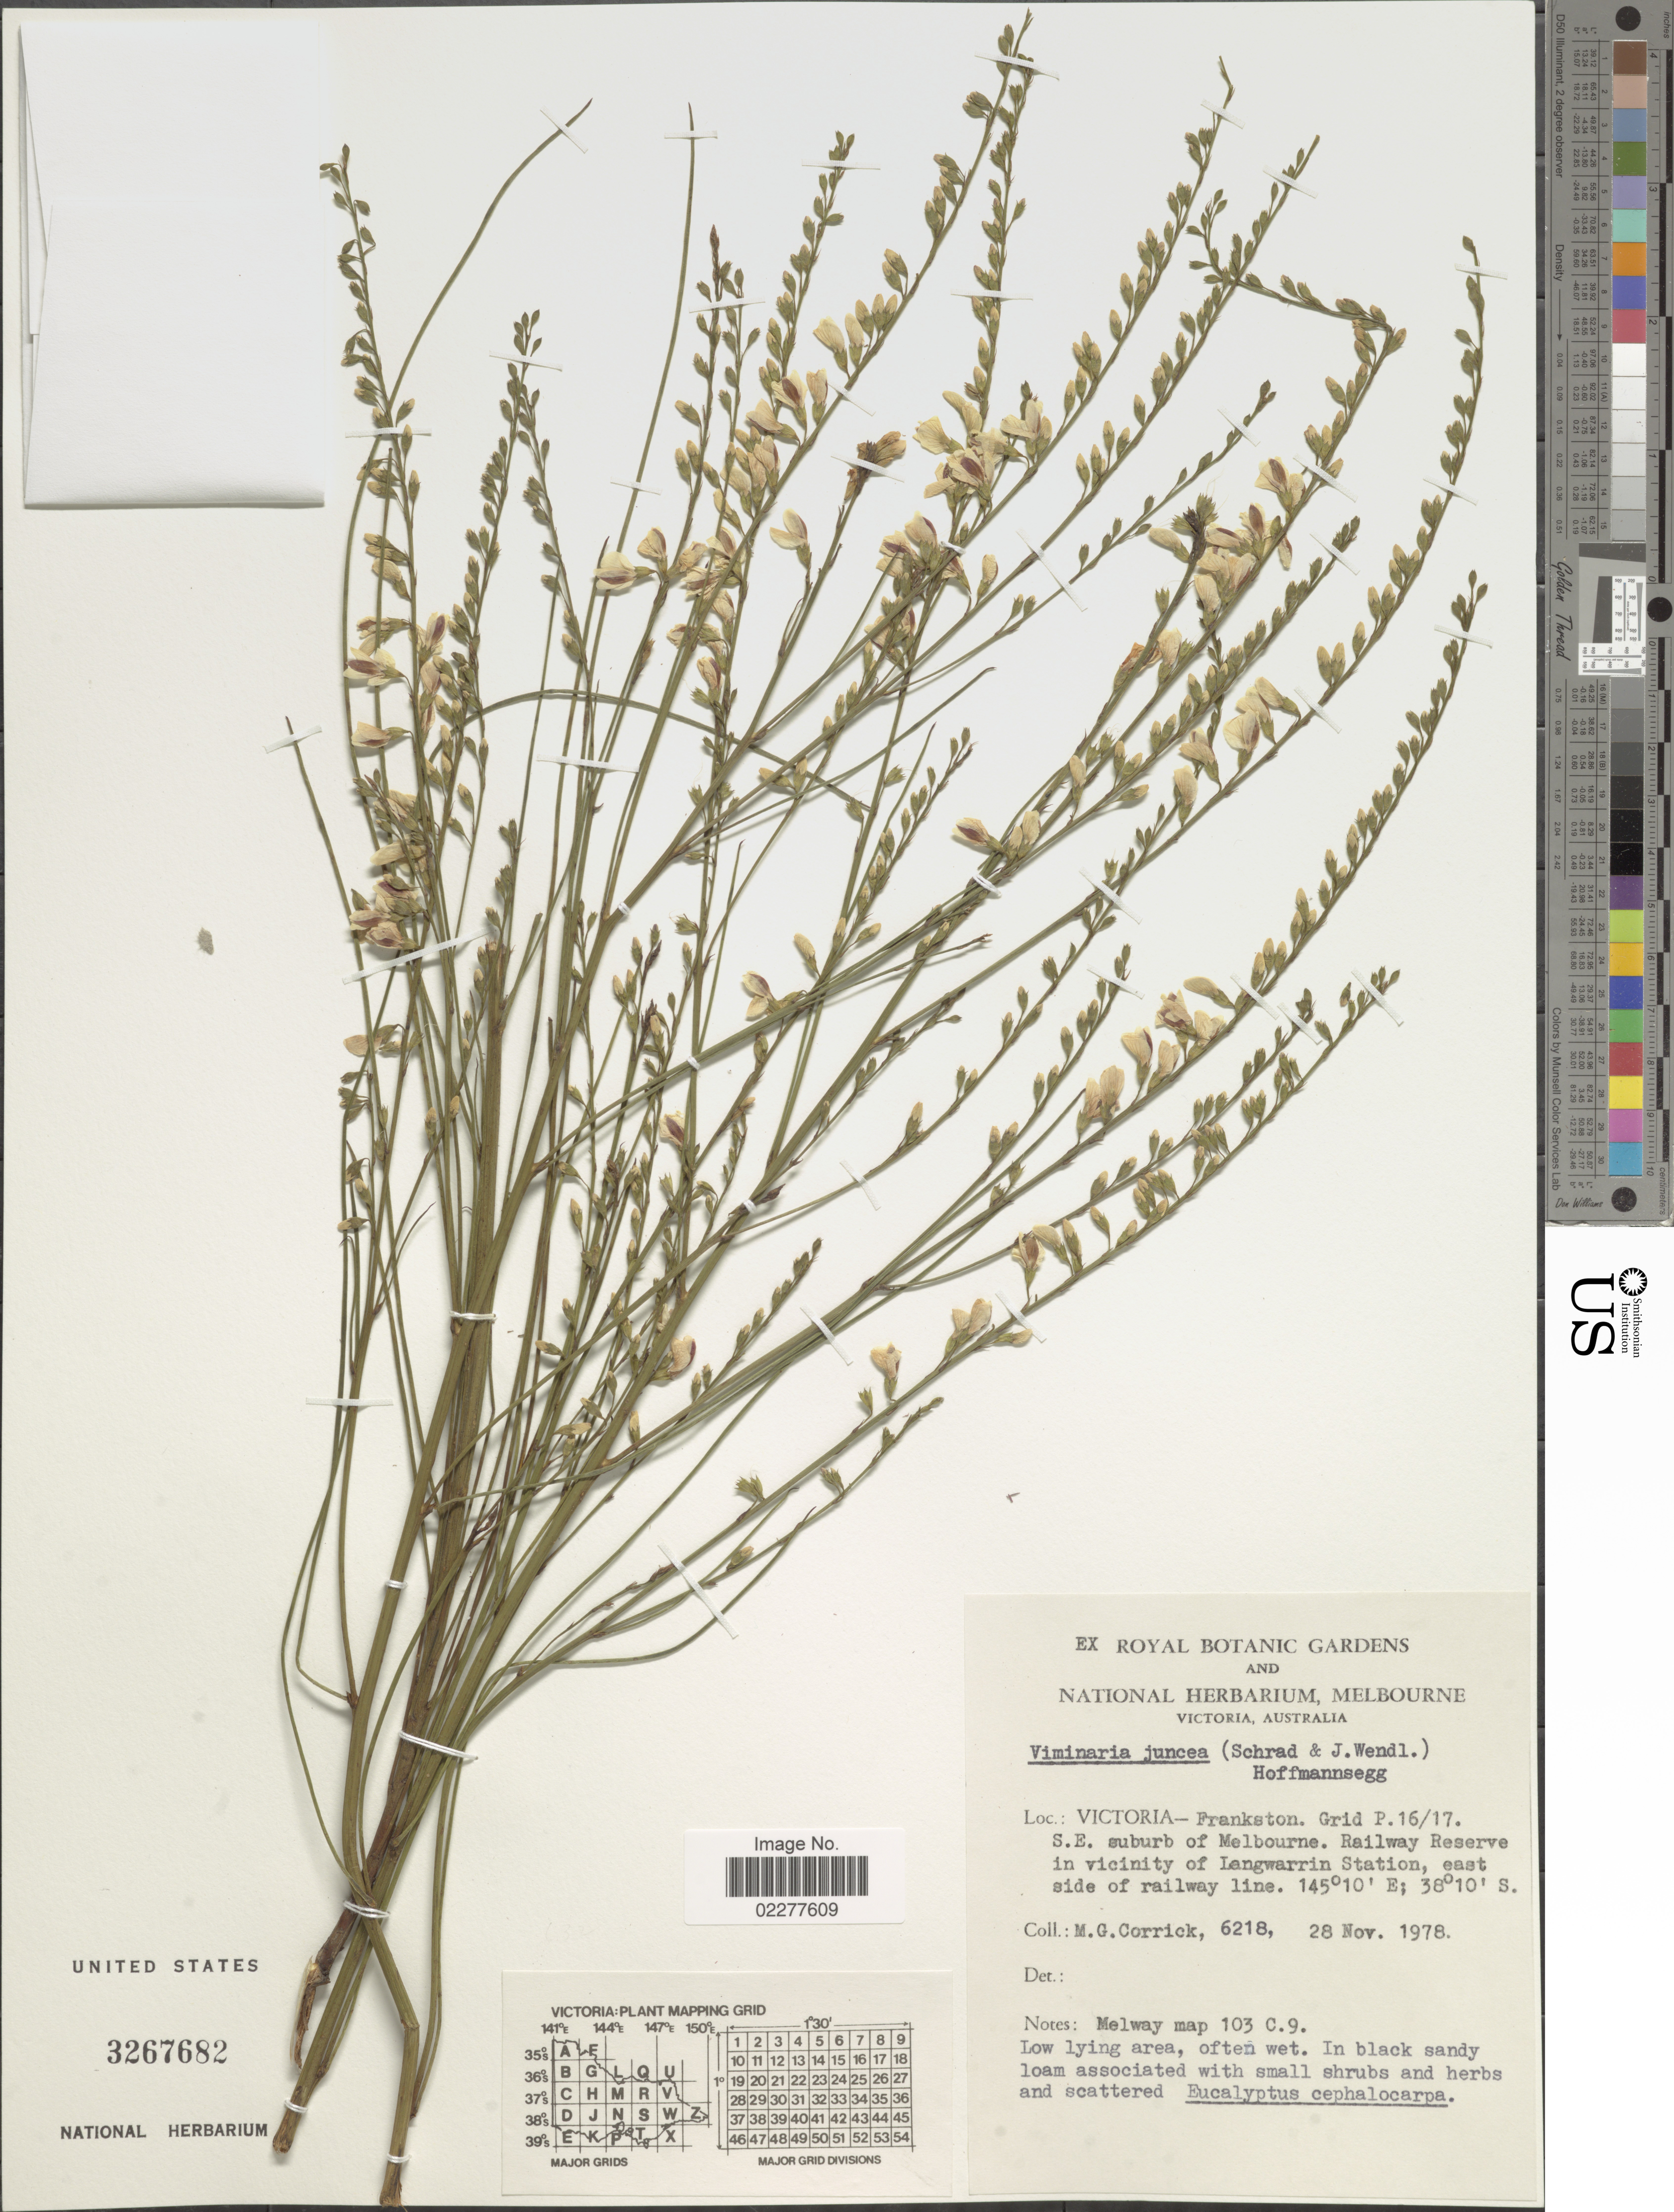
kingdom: Plantae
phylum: Tracheophyta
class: Magnoliopsida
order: Fabales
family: Fabaceae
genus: Viminaria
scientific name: Viminaria juncea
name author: (Schrad.) Hoffmanns.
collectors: M. Corrick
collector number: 6218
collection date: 1978-11-28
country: Australia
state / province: Victoria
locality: Victoria-Frankston. Grid P. 16/17. SE suburb of Melbourne. Railway Reserve in vicinity of Langwarrin Station, east side of railway line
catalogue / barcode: US 3267682